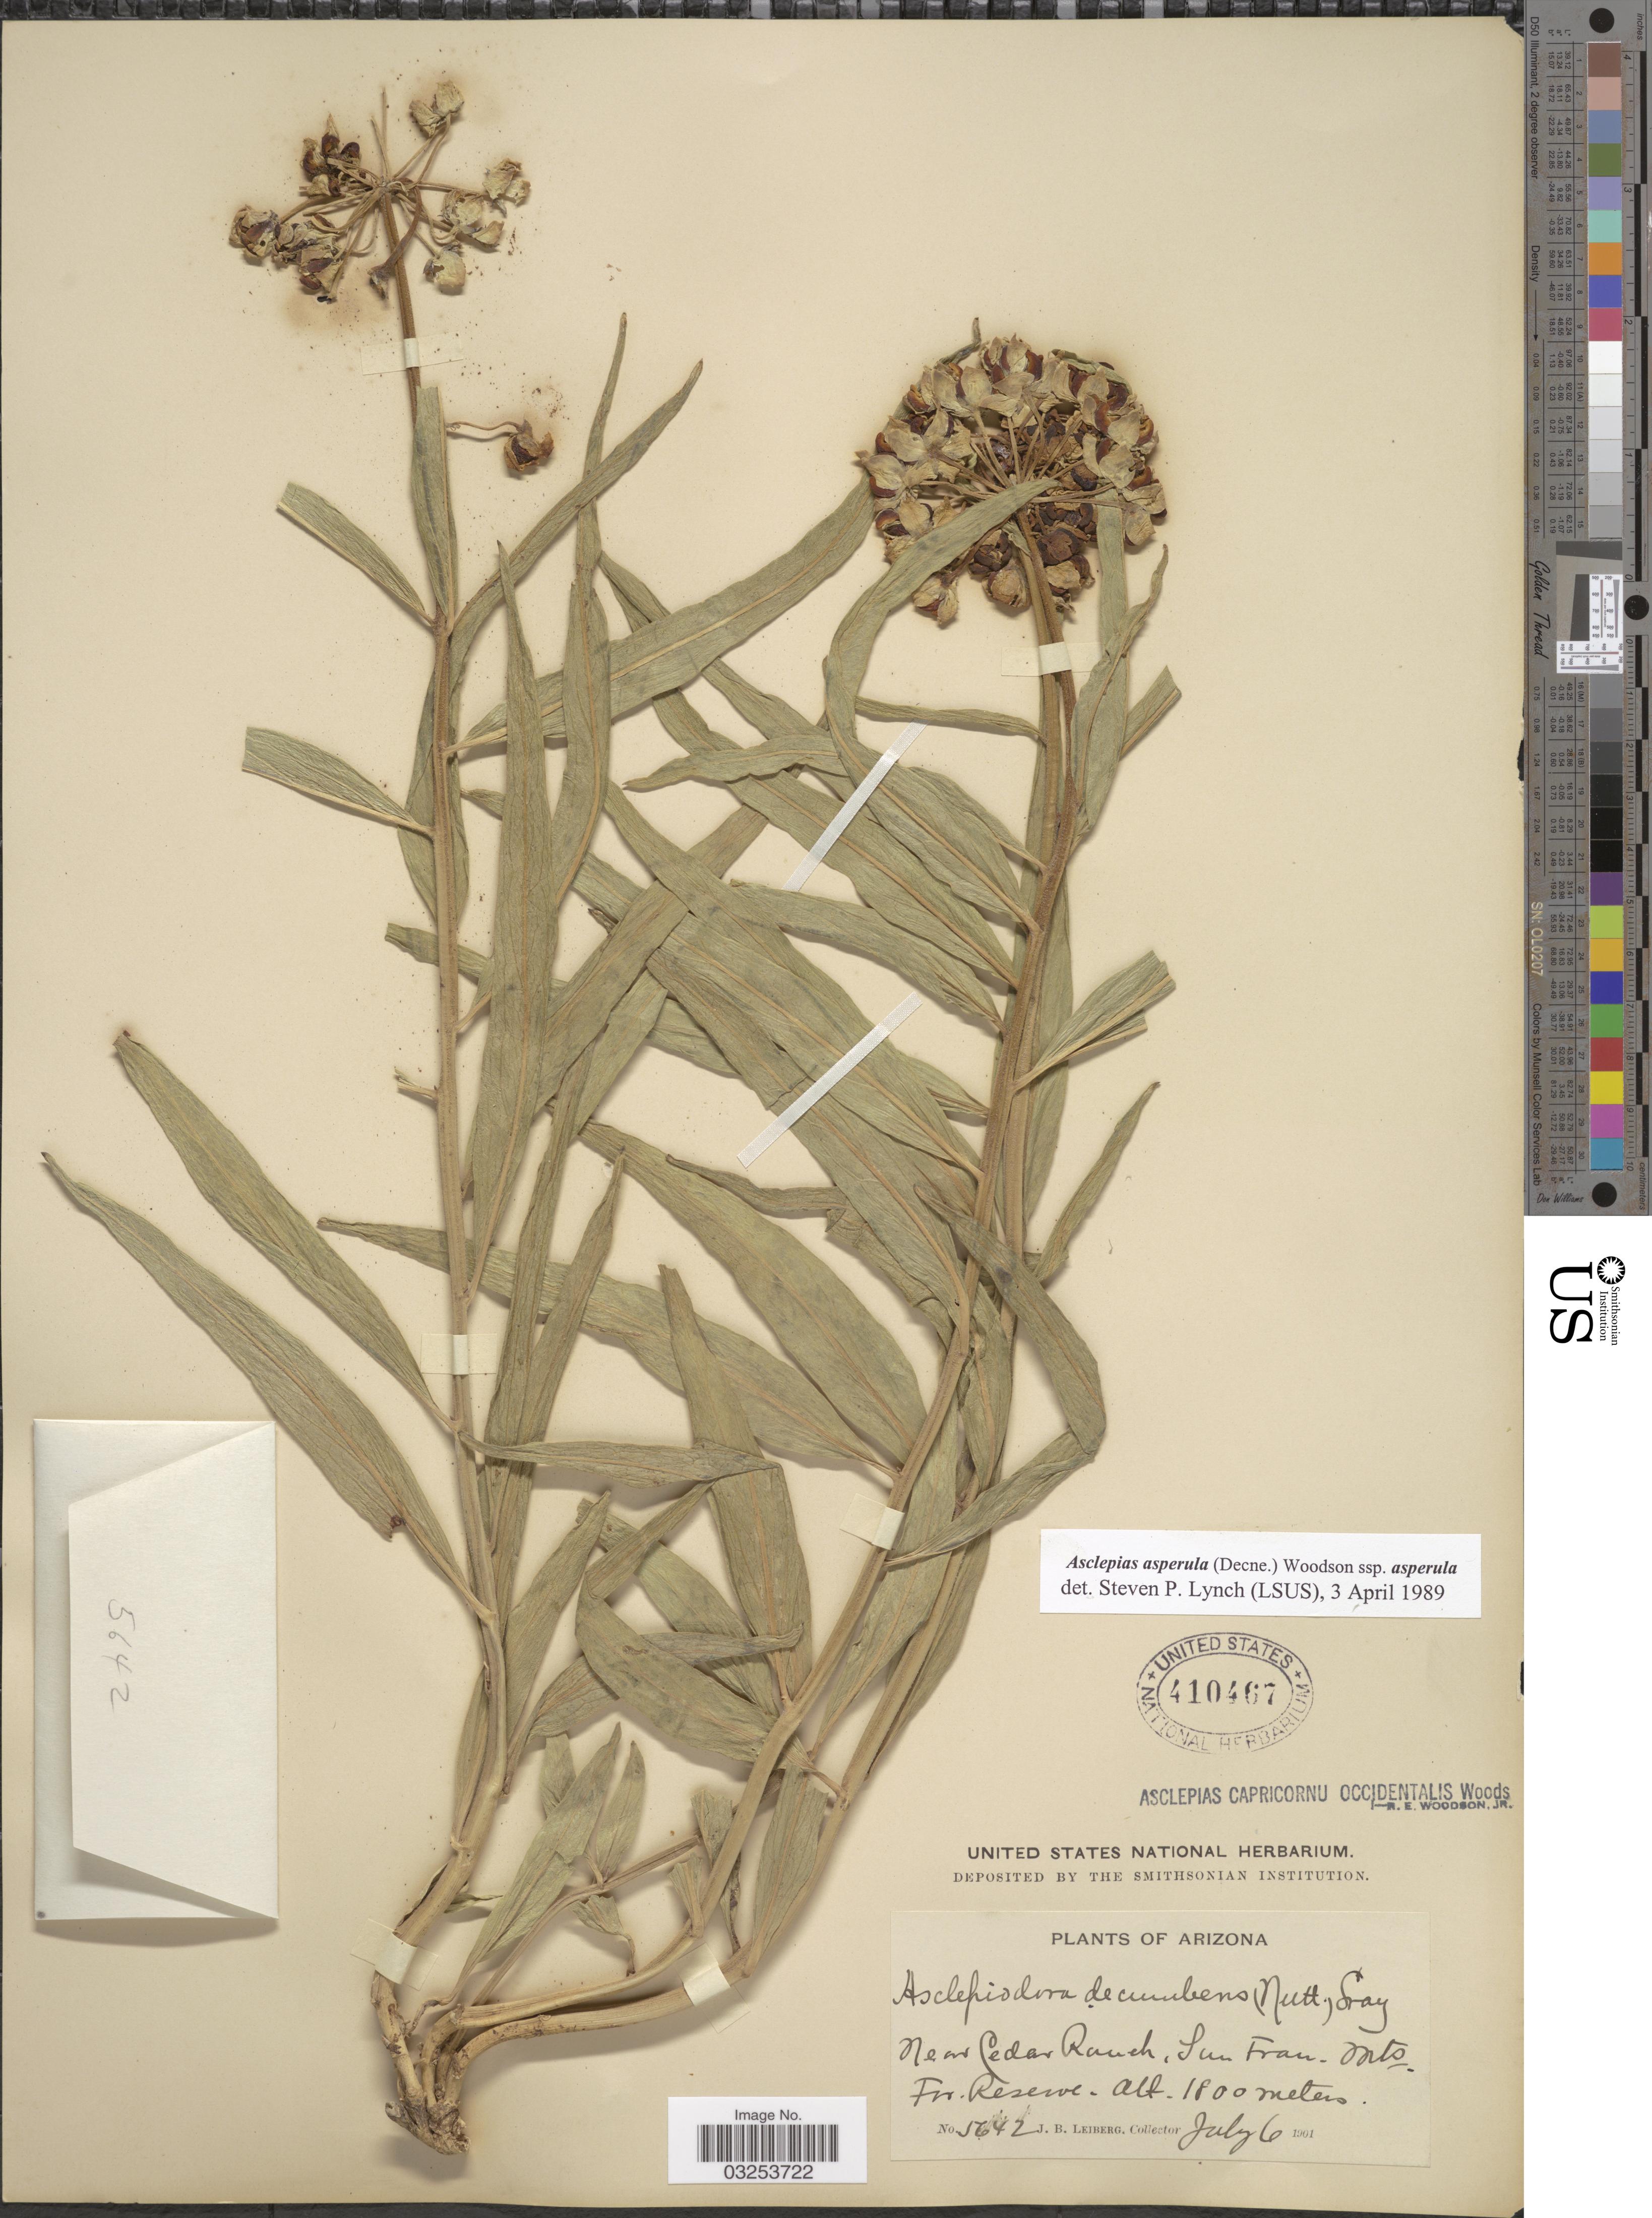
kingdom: Plantae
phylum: Tracheophyta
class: Magnoliopsida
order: Gentianales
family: Apocynaceae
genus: Asclepias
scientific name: Asclepias asperula subsp. asperula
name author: (Decne.) Woodson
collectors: J. B. Leiberg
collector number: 5642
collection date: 1901-07-06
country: United States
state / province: Arizona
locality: Near Cedar Ranch, San Fran. Mts. For. Reserve.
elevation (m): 1800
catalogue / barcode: US 410467